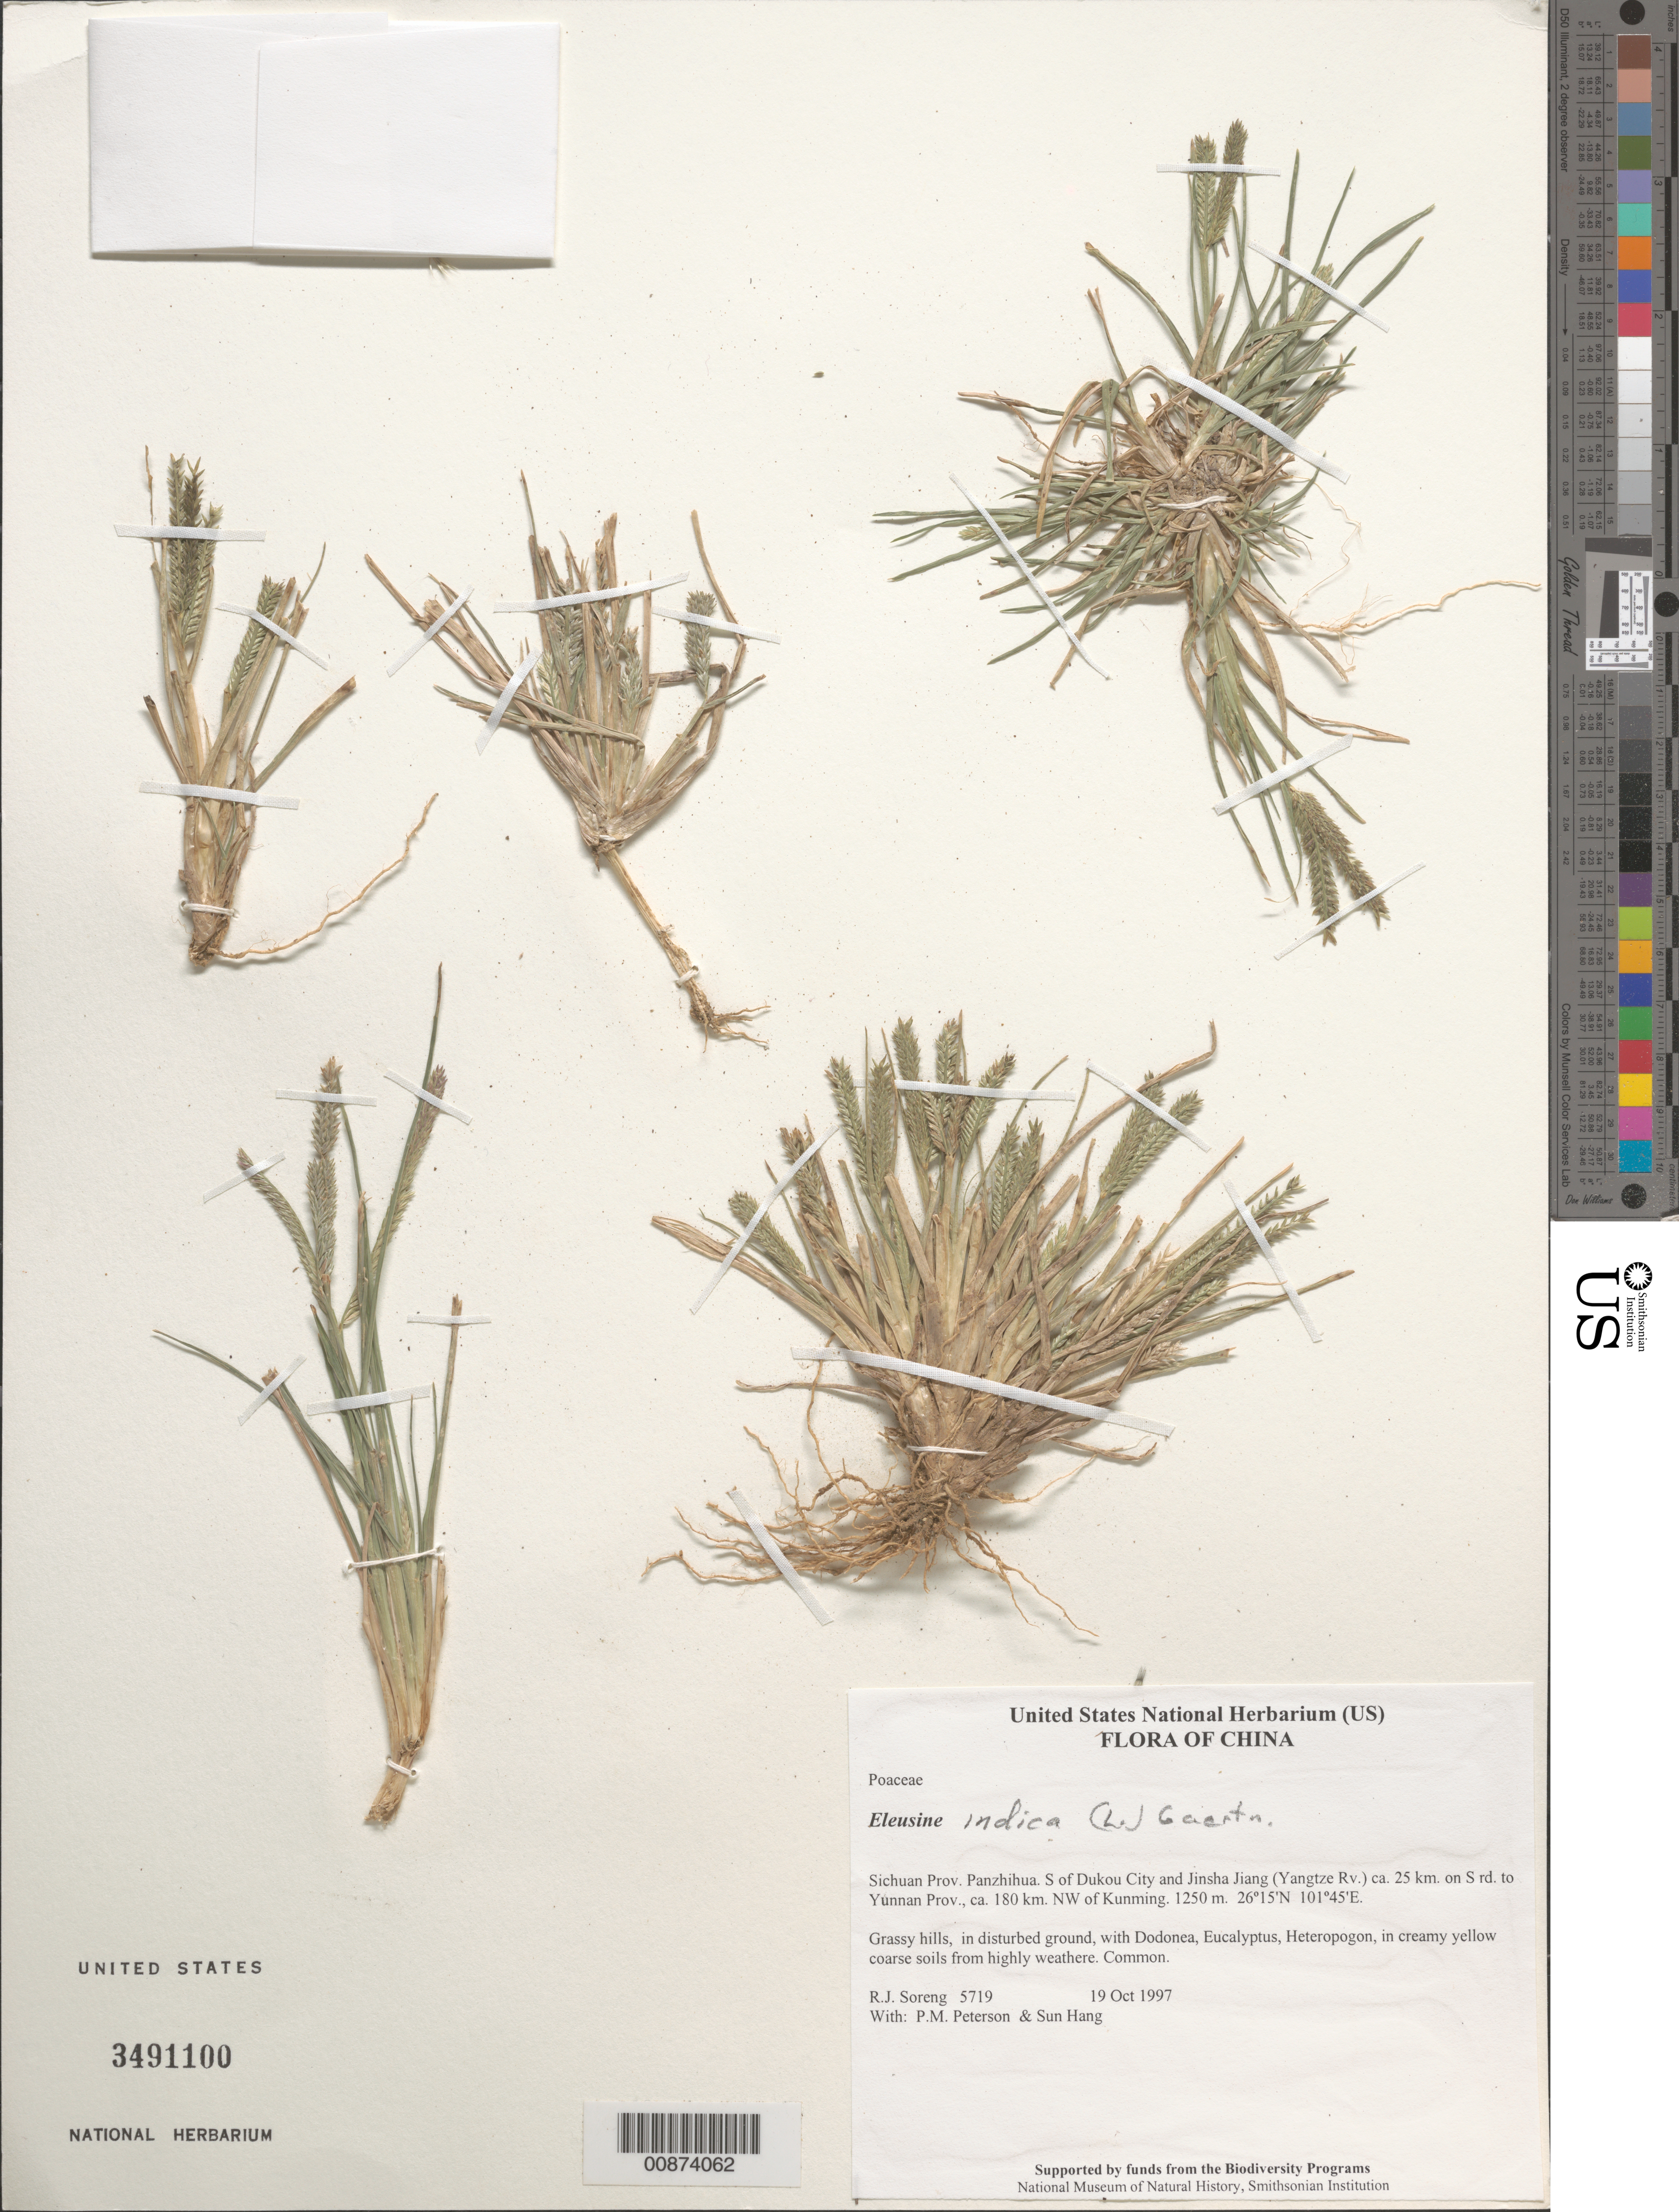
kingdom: Plantae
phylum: Tracheophyta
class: Liliopsida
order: Poales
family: Poaceae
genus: Eleusine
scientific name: Eleusine indica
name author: (L.) Gaertn.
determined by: Soreng, Robert J., Research Associate (BOT), Smithsonian Institution - National Museum of Natural History (UNITED STATES)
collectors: R. J. Soreng, P. M. Peterson & Sun Hang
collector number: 5719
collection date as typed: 19 Oct 1997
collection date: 1997-10-19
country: China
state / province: Sichuan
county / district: Panzhihua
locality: S of Dukou City and Jinsha Jiang (Yangtze Rv.) ca. 25 km on S rd. to Yunnan Prov., ca. 180 km NW of Kunming.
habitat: Grassy hills, in disturbed ground, with Dodonea, Eucalyptus, Heteropogon, in creamy yellow coarse soils from highly weathere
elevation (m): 1250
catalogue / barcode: US 3491100